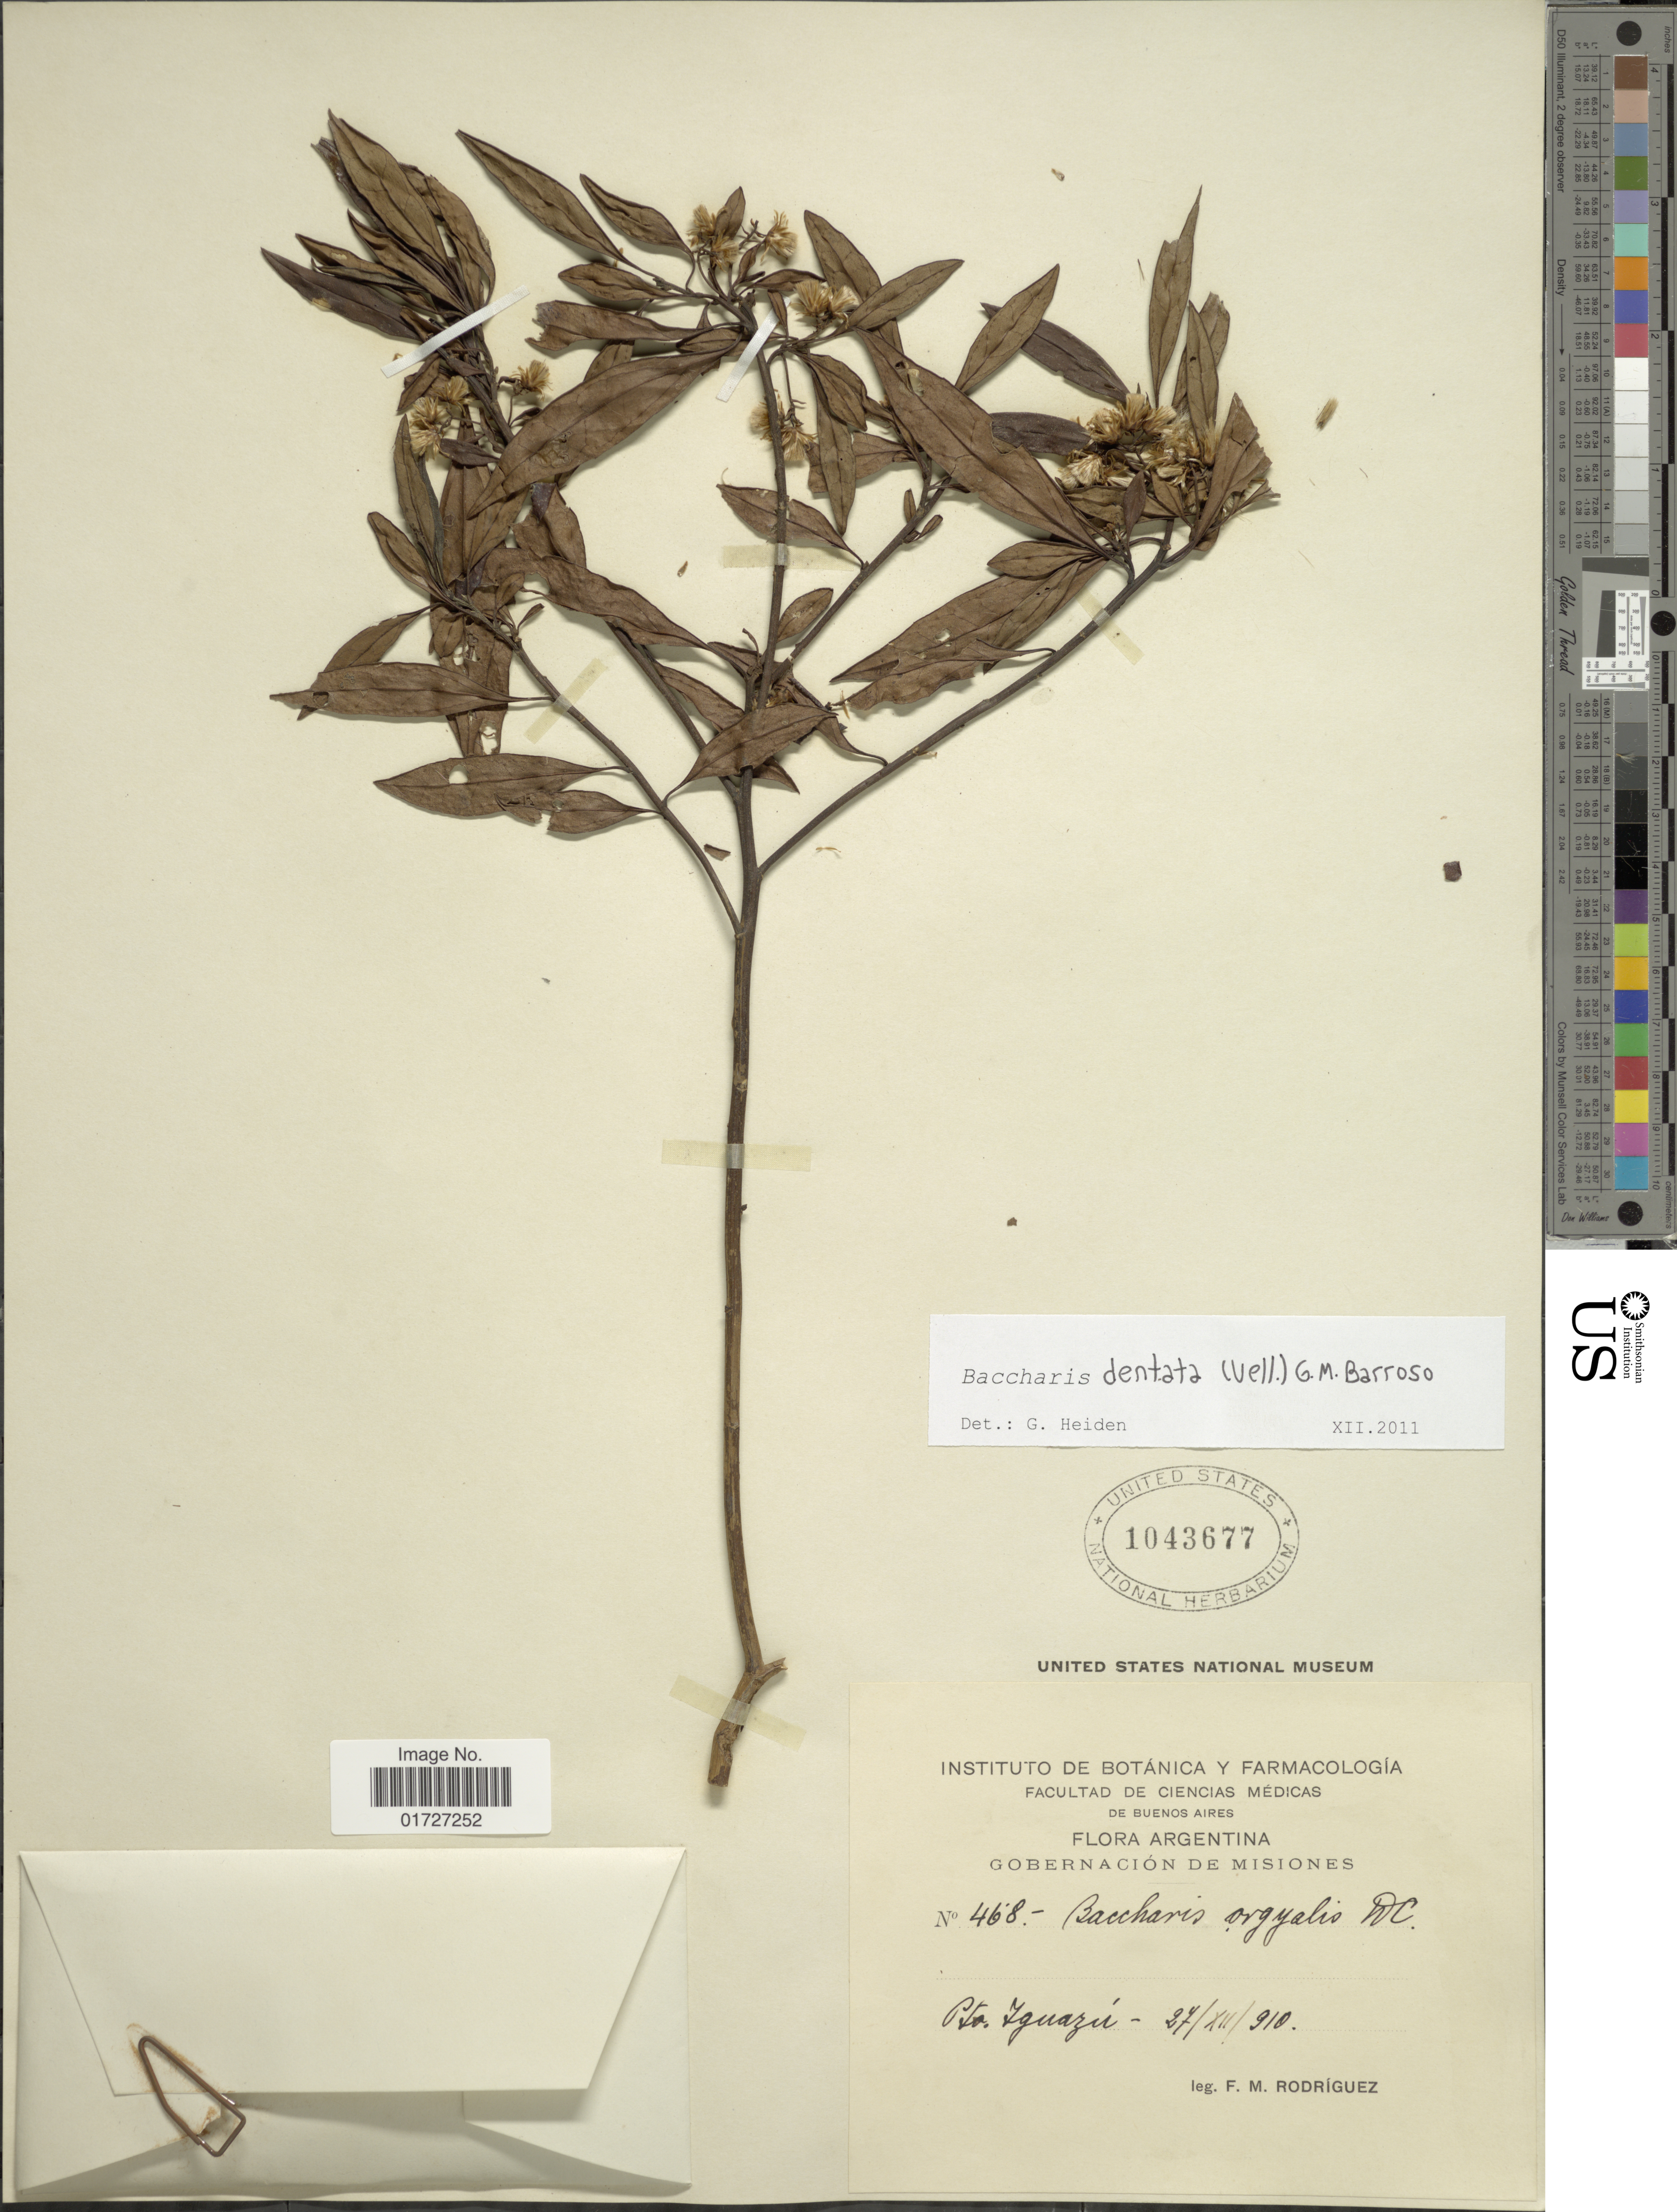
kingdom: Plantae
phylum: Tracheophyta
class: Magnoliopsida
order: Asterales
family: Asteraceae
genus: Baccharis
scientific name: Baccharis dentata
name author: (Vell.) G.M. Barroso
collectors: F. M. Rodriguez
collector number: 468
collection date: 1910-12-27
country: Argentina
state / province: Misiones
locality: Pto. Iguazu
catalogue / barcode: US 1043677